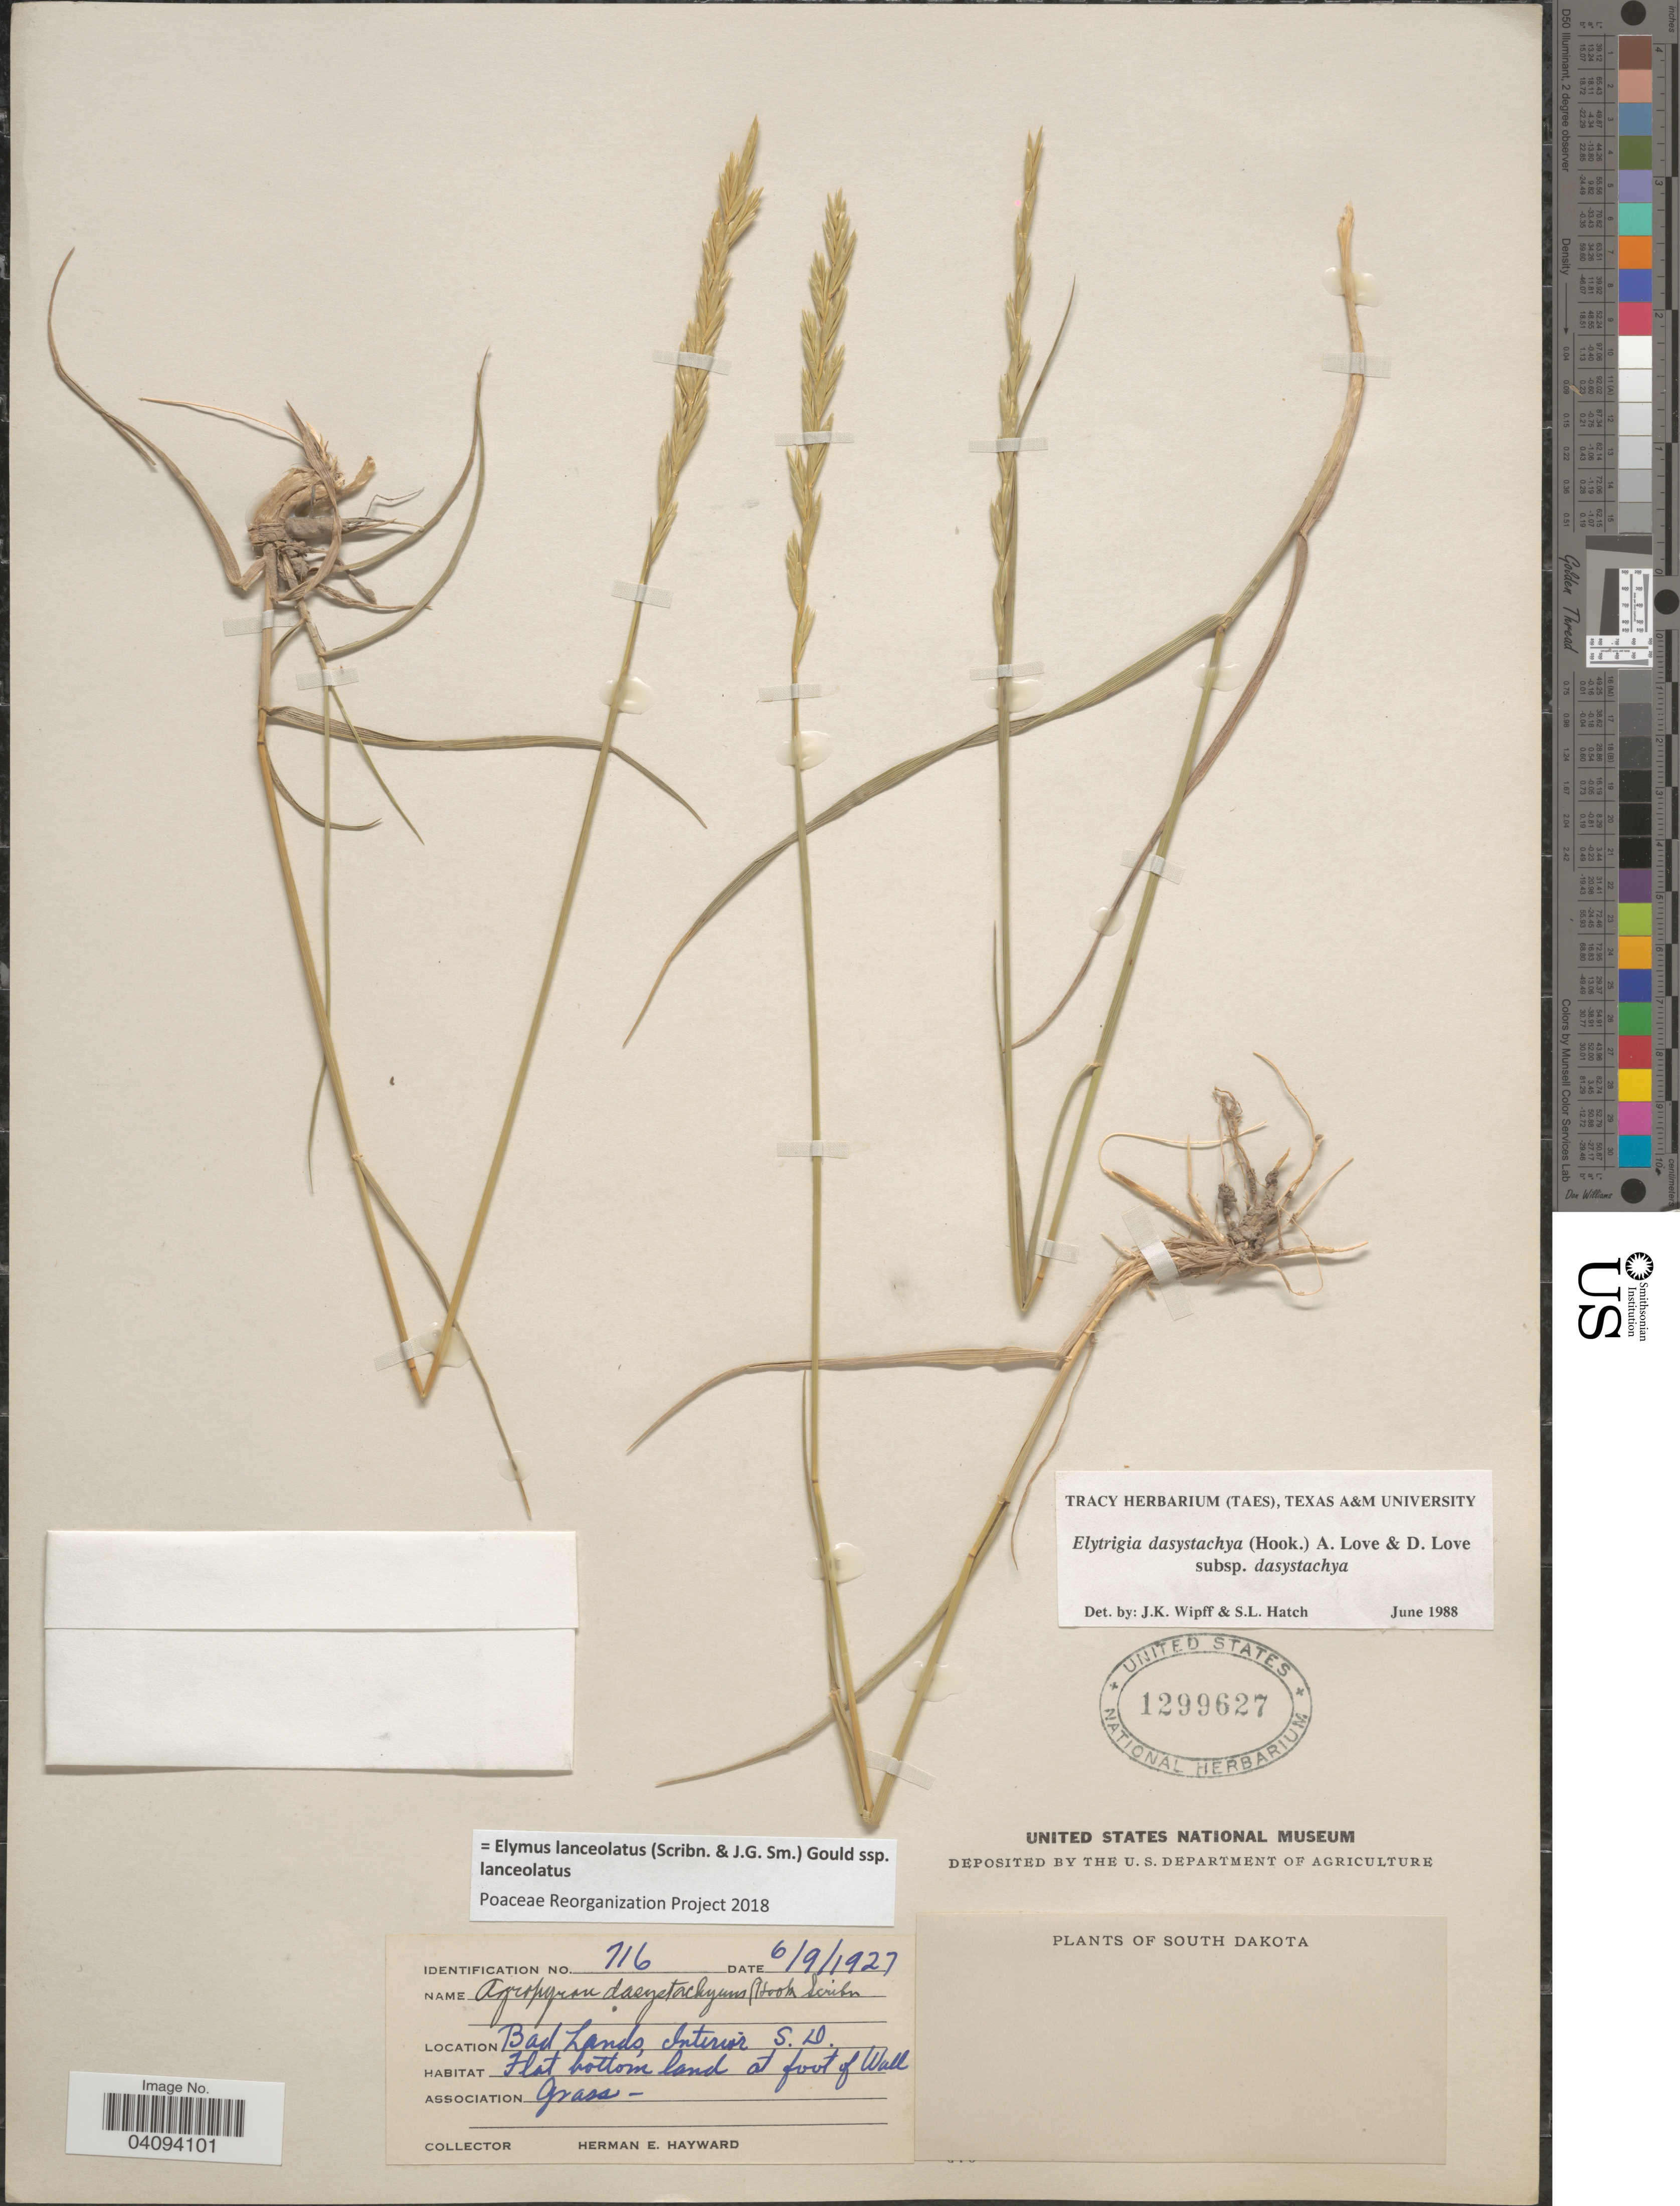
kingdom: Plantae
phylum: Tracheophyta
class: Liliopsida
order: Poales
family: Poaceae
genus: Elymus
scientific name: Elymus lanceolatus subsp. lanceolatus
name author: (Scribn. & J.G. Sm.) Gould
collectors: H. Hayward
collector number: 716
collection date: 1927-06-09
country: United States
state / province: South Dakota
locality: Bad Lands, Interior S. D. Flat bottom land at foot of Wall.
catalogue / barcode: US 1299627